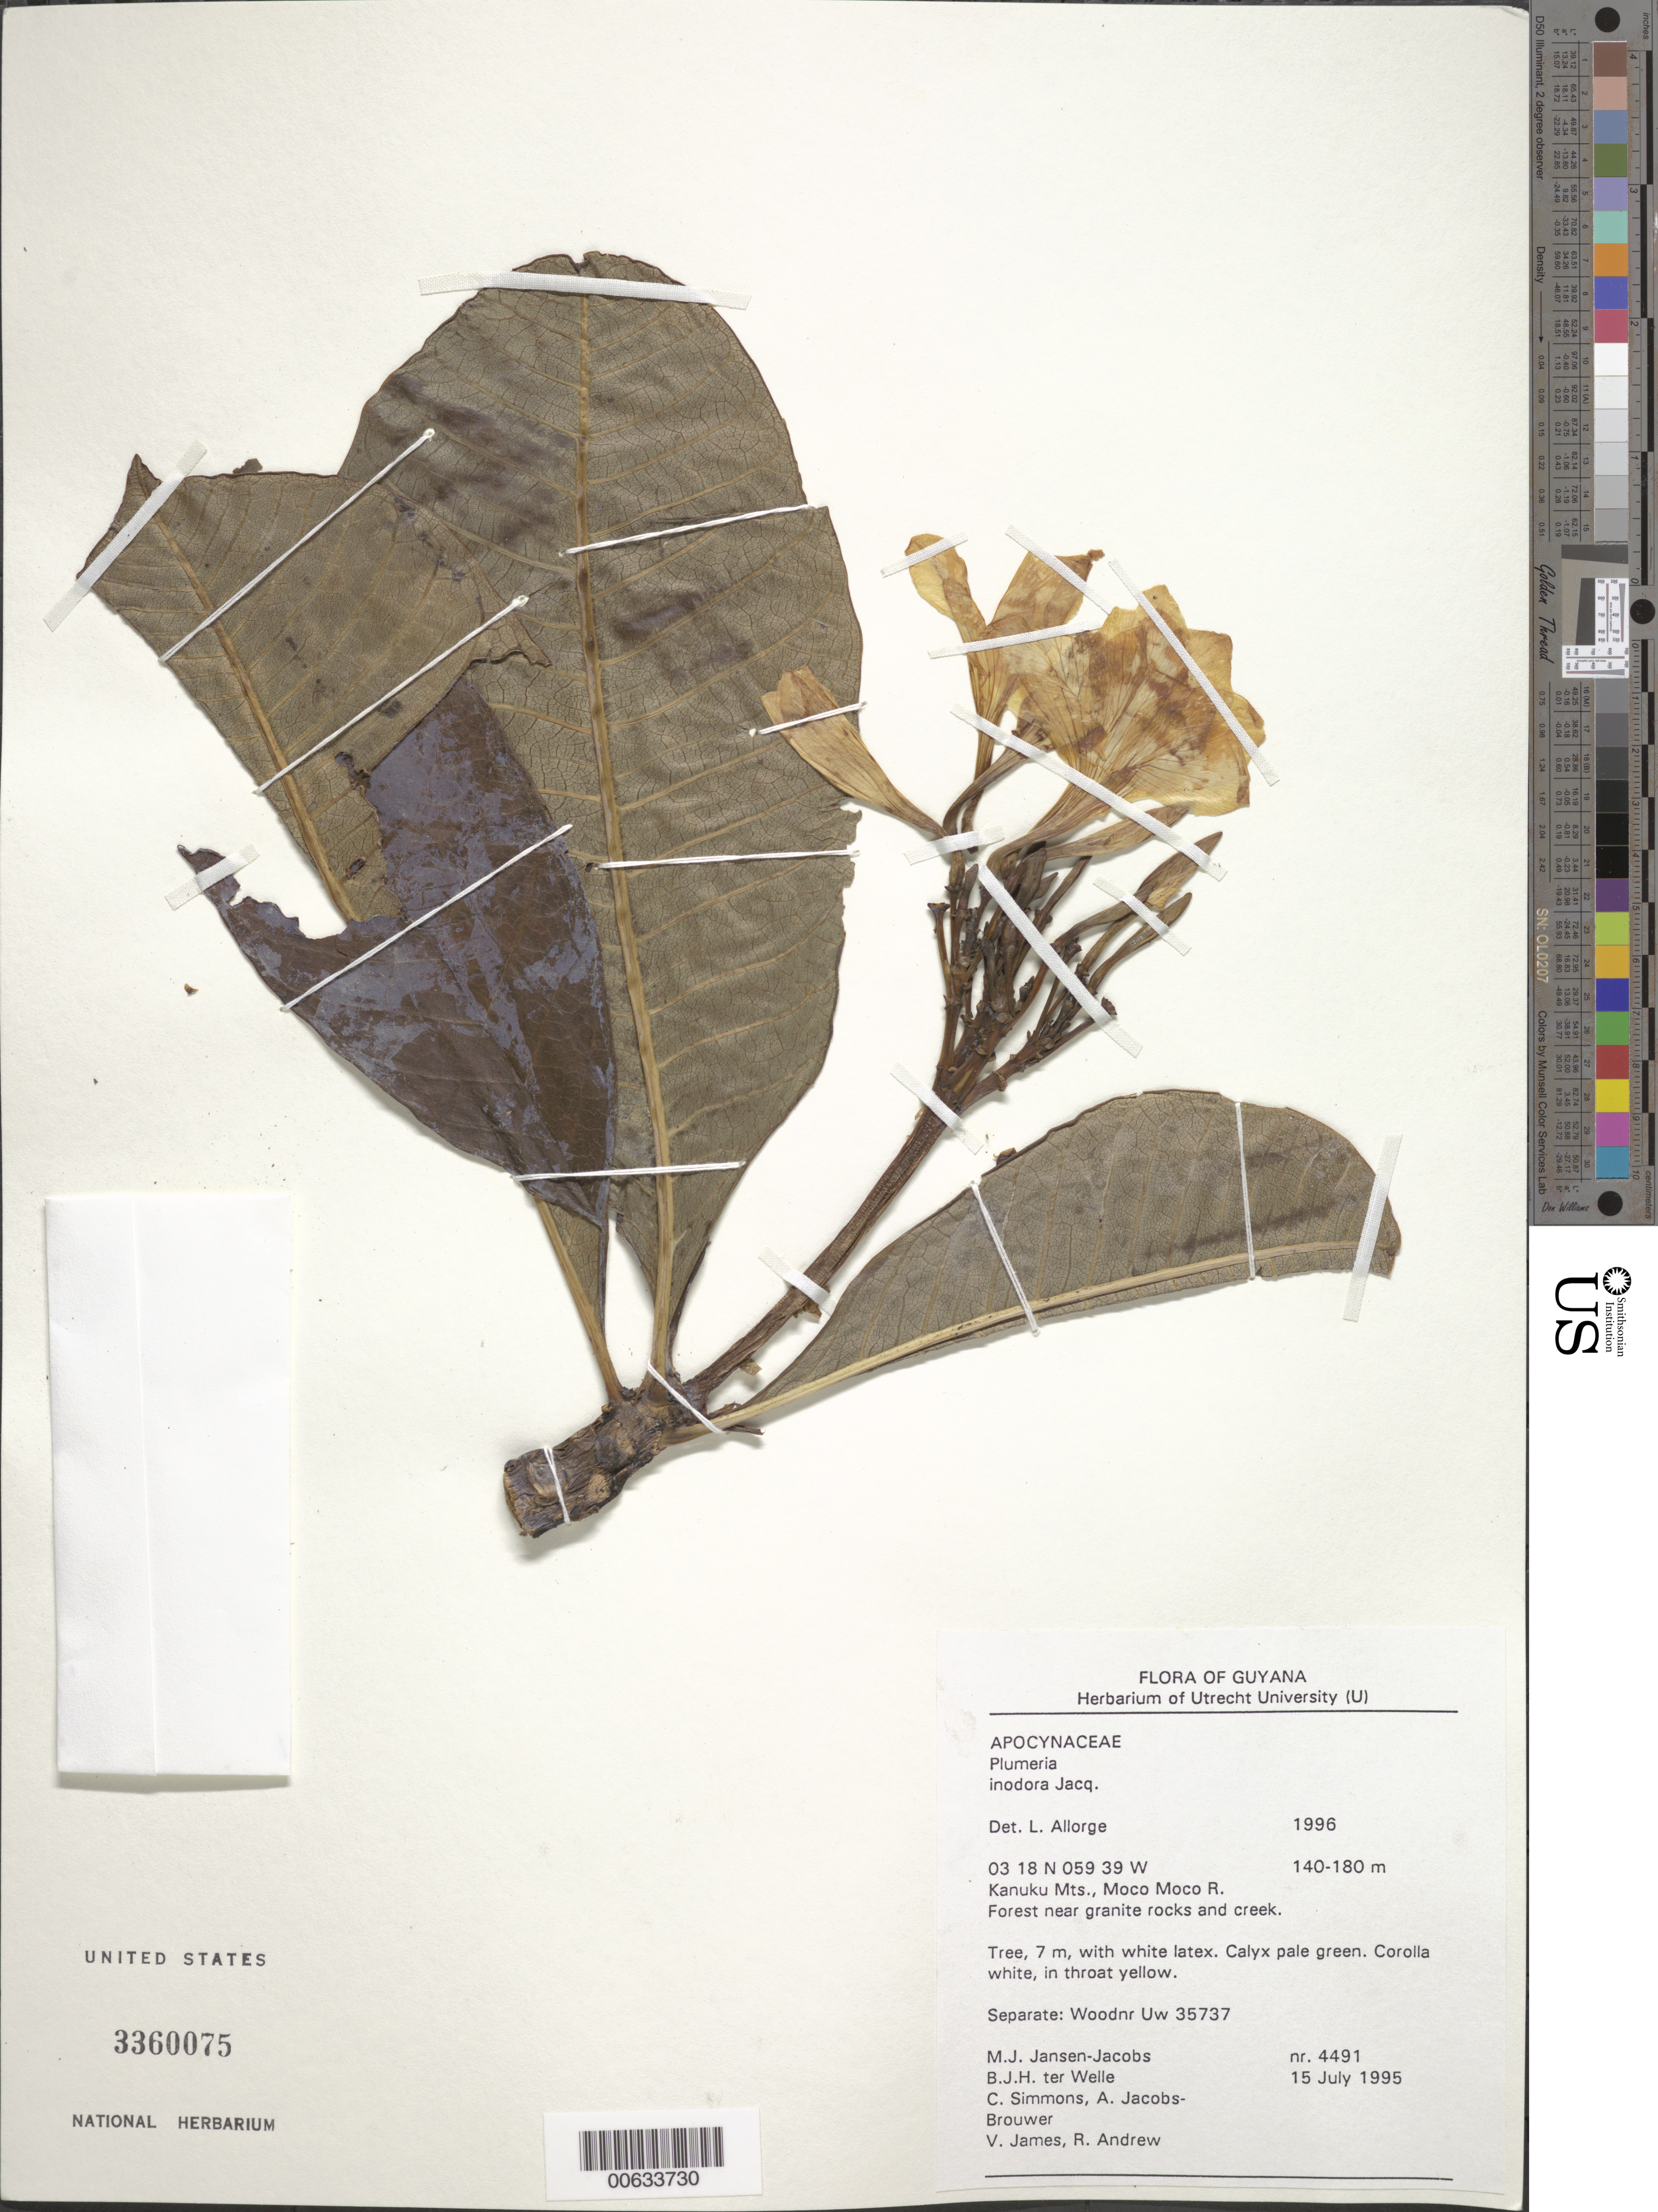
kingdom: Plantae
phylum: Tracheophyta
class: Magnoliopsida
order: Gentianales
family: Apocynaceae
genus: Plumeria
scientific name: Plumeria inodora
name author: Jacq.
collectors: M. J. Jansen-Jacobs, B. Welle, C. Simmons, A. Jacobs-Brouwer & et al.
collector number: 4491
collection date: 1995-07-15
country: Guyana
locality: Kanuku Mts., Moco Moco R., Forest near granite rocks and creek.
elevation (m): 140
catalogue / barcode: US 3360075